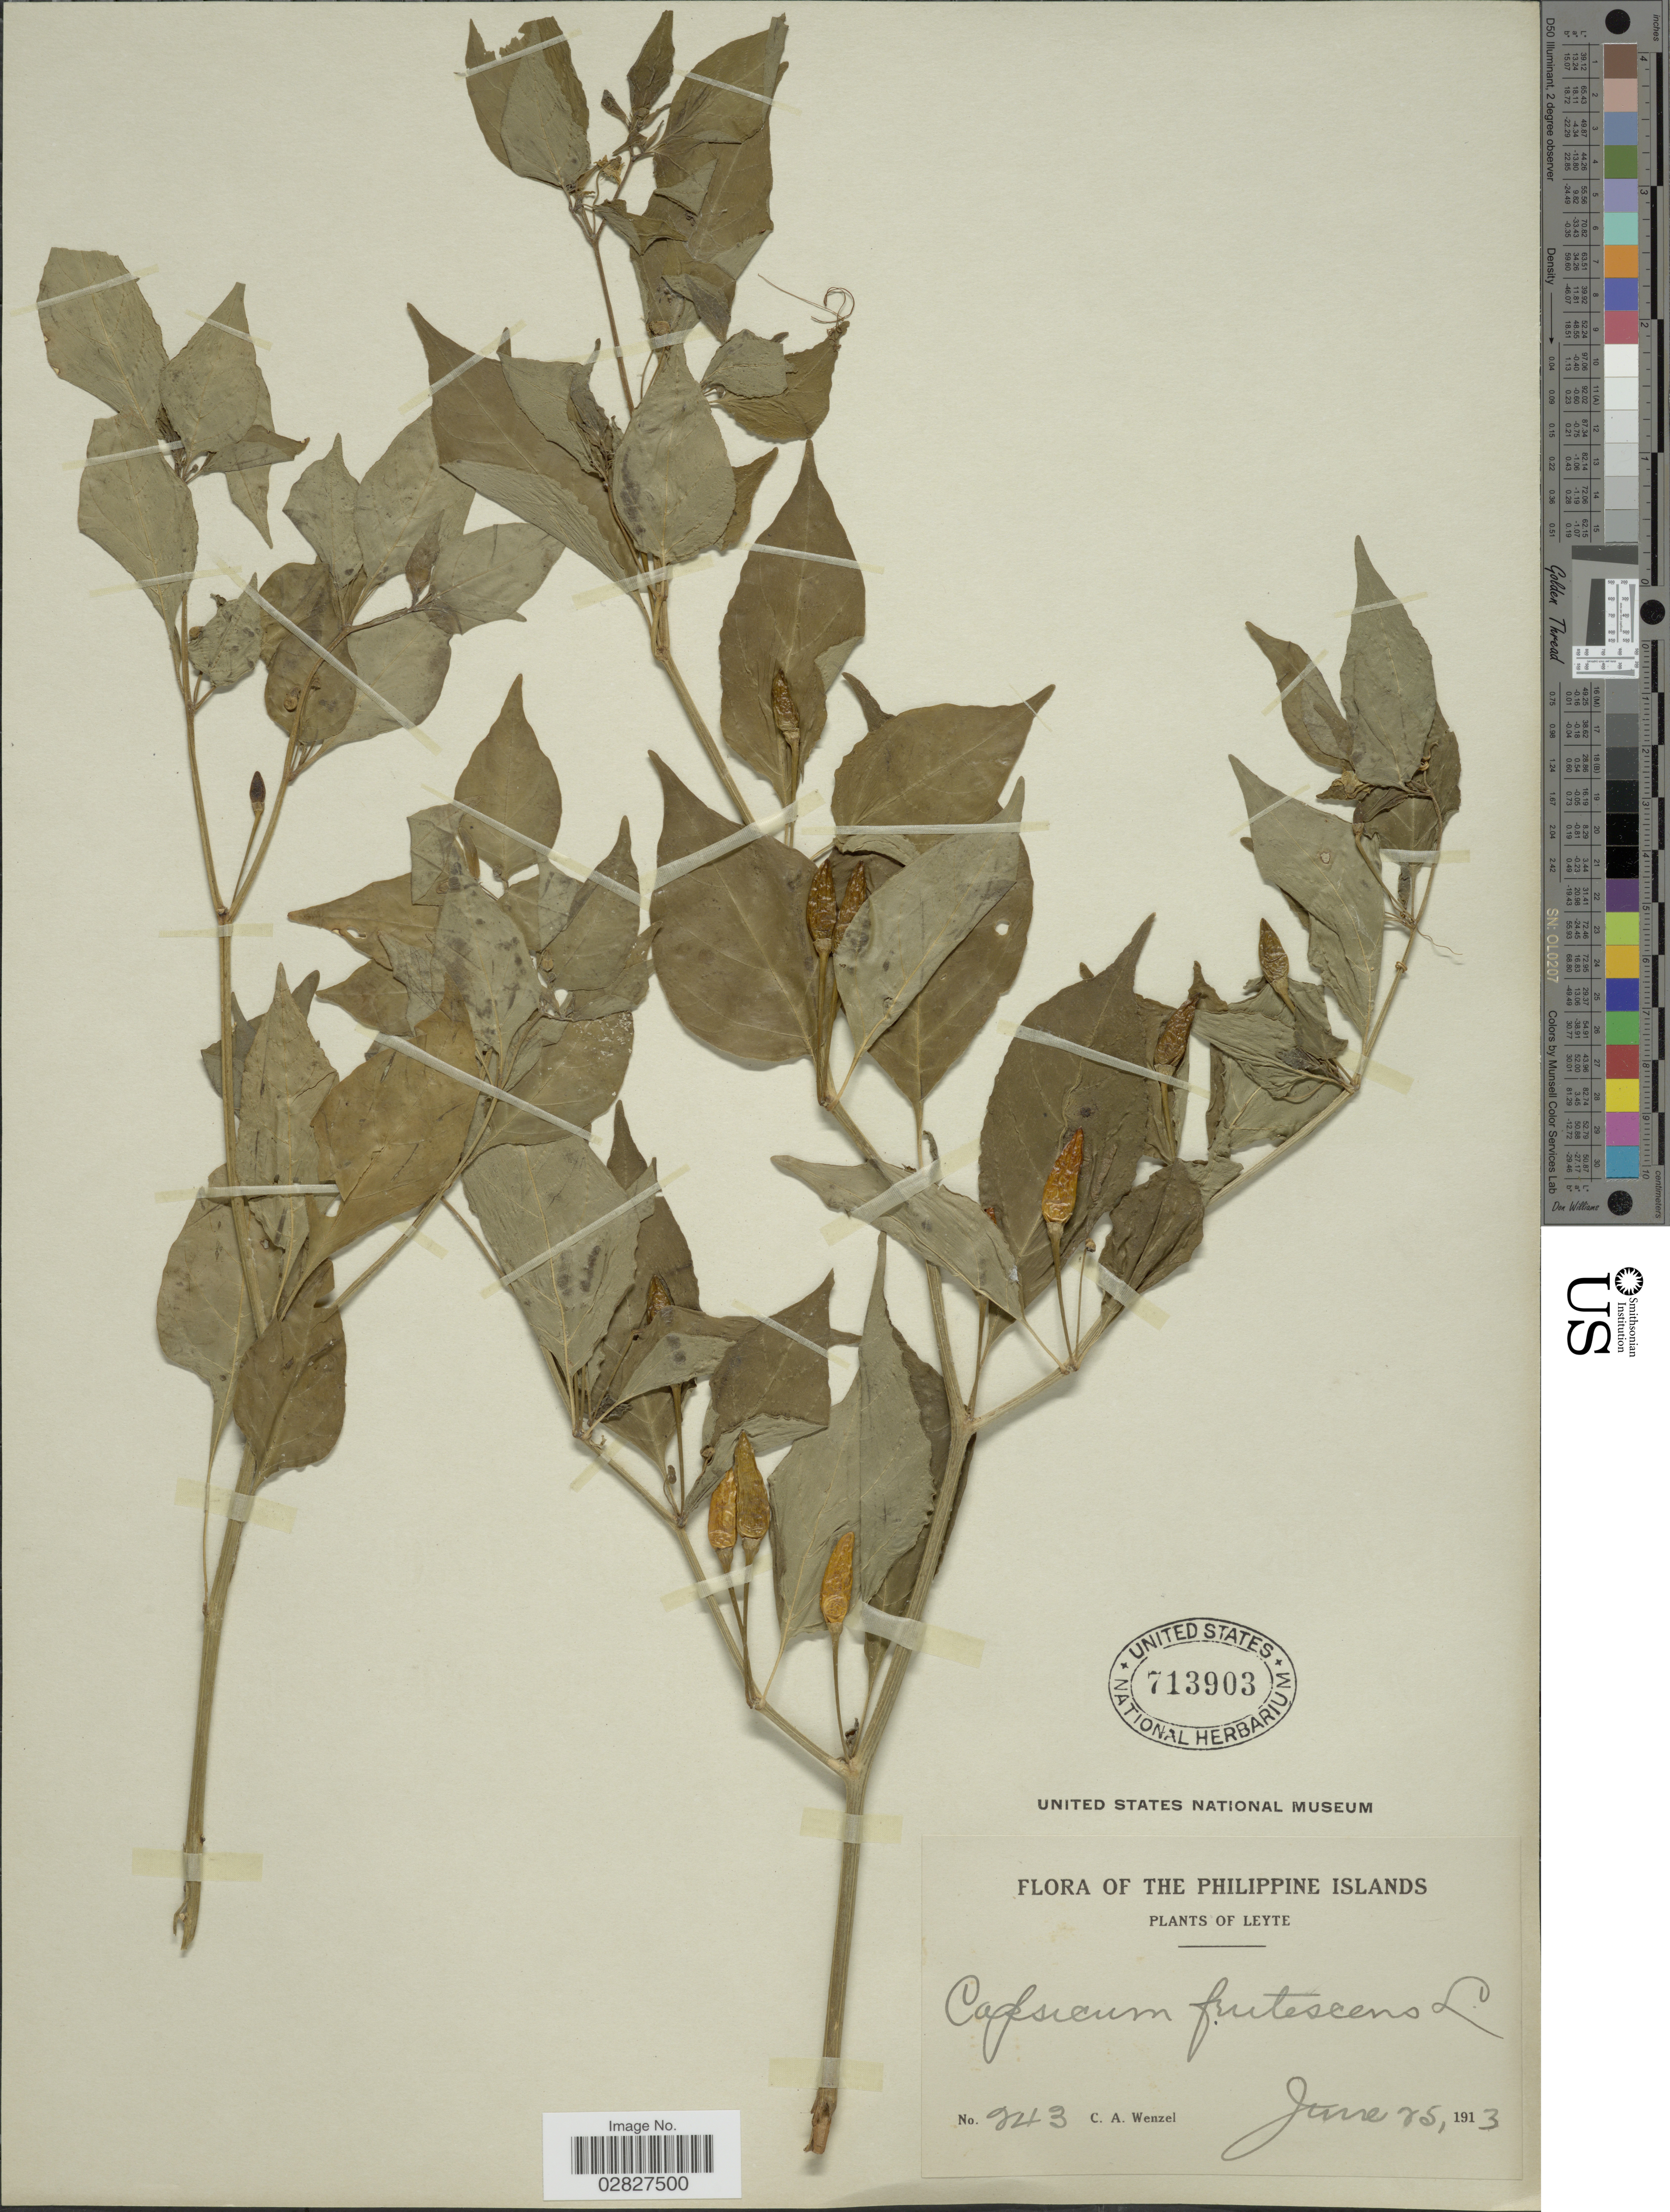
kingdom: Plantae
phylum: Tracheophyta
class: Magnoliopsida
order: Solanales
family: Solanaceae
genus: Capsicum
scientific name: Capsicum frutescens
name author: L.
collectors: C. Wenzel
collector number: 243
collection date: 1913-06-25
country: Philippines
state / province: Eastern Visayas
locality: Leyte.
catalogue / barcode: US 713903